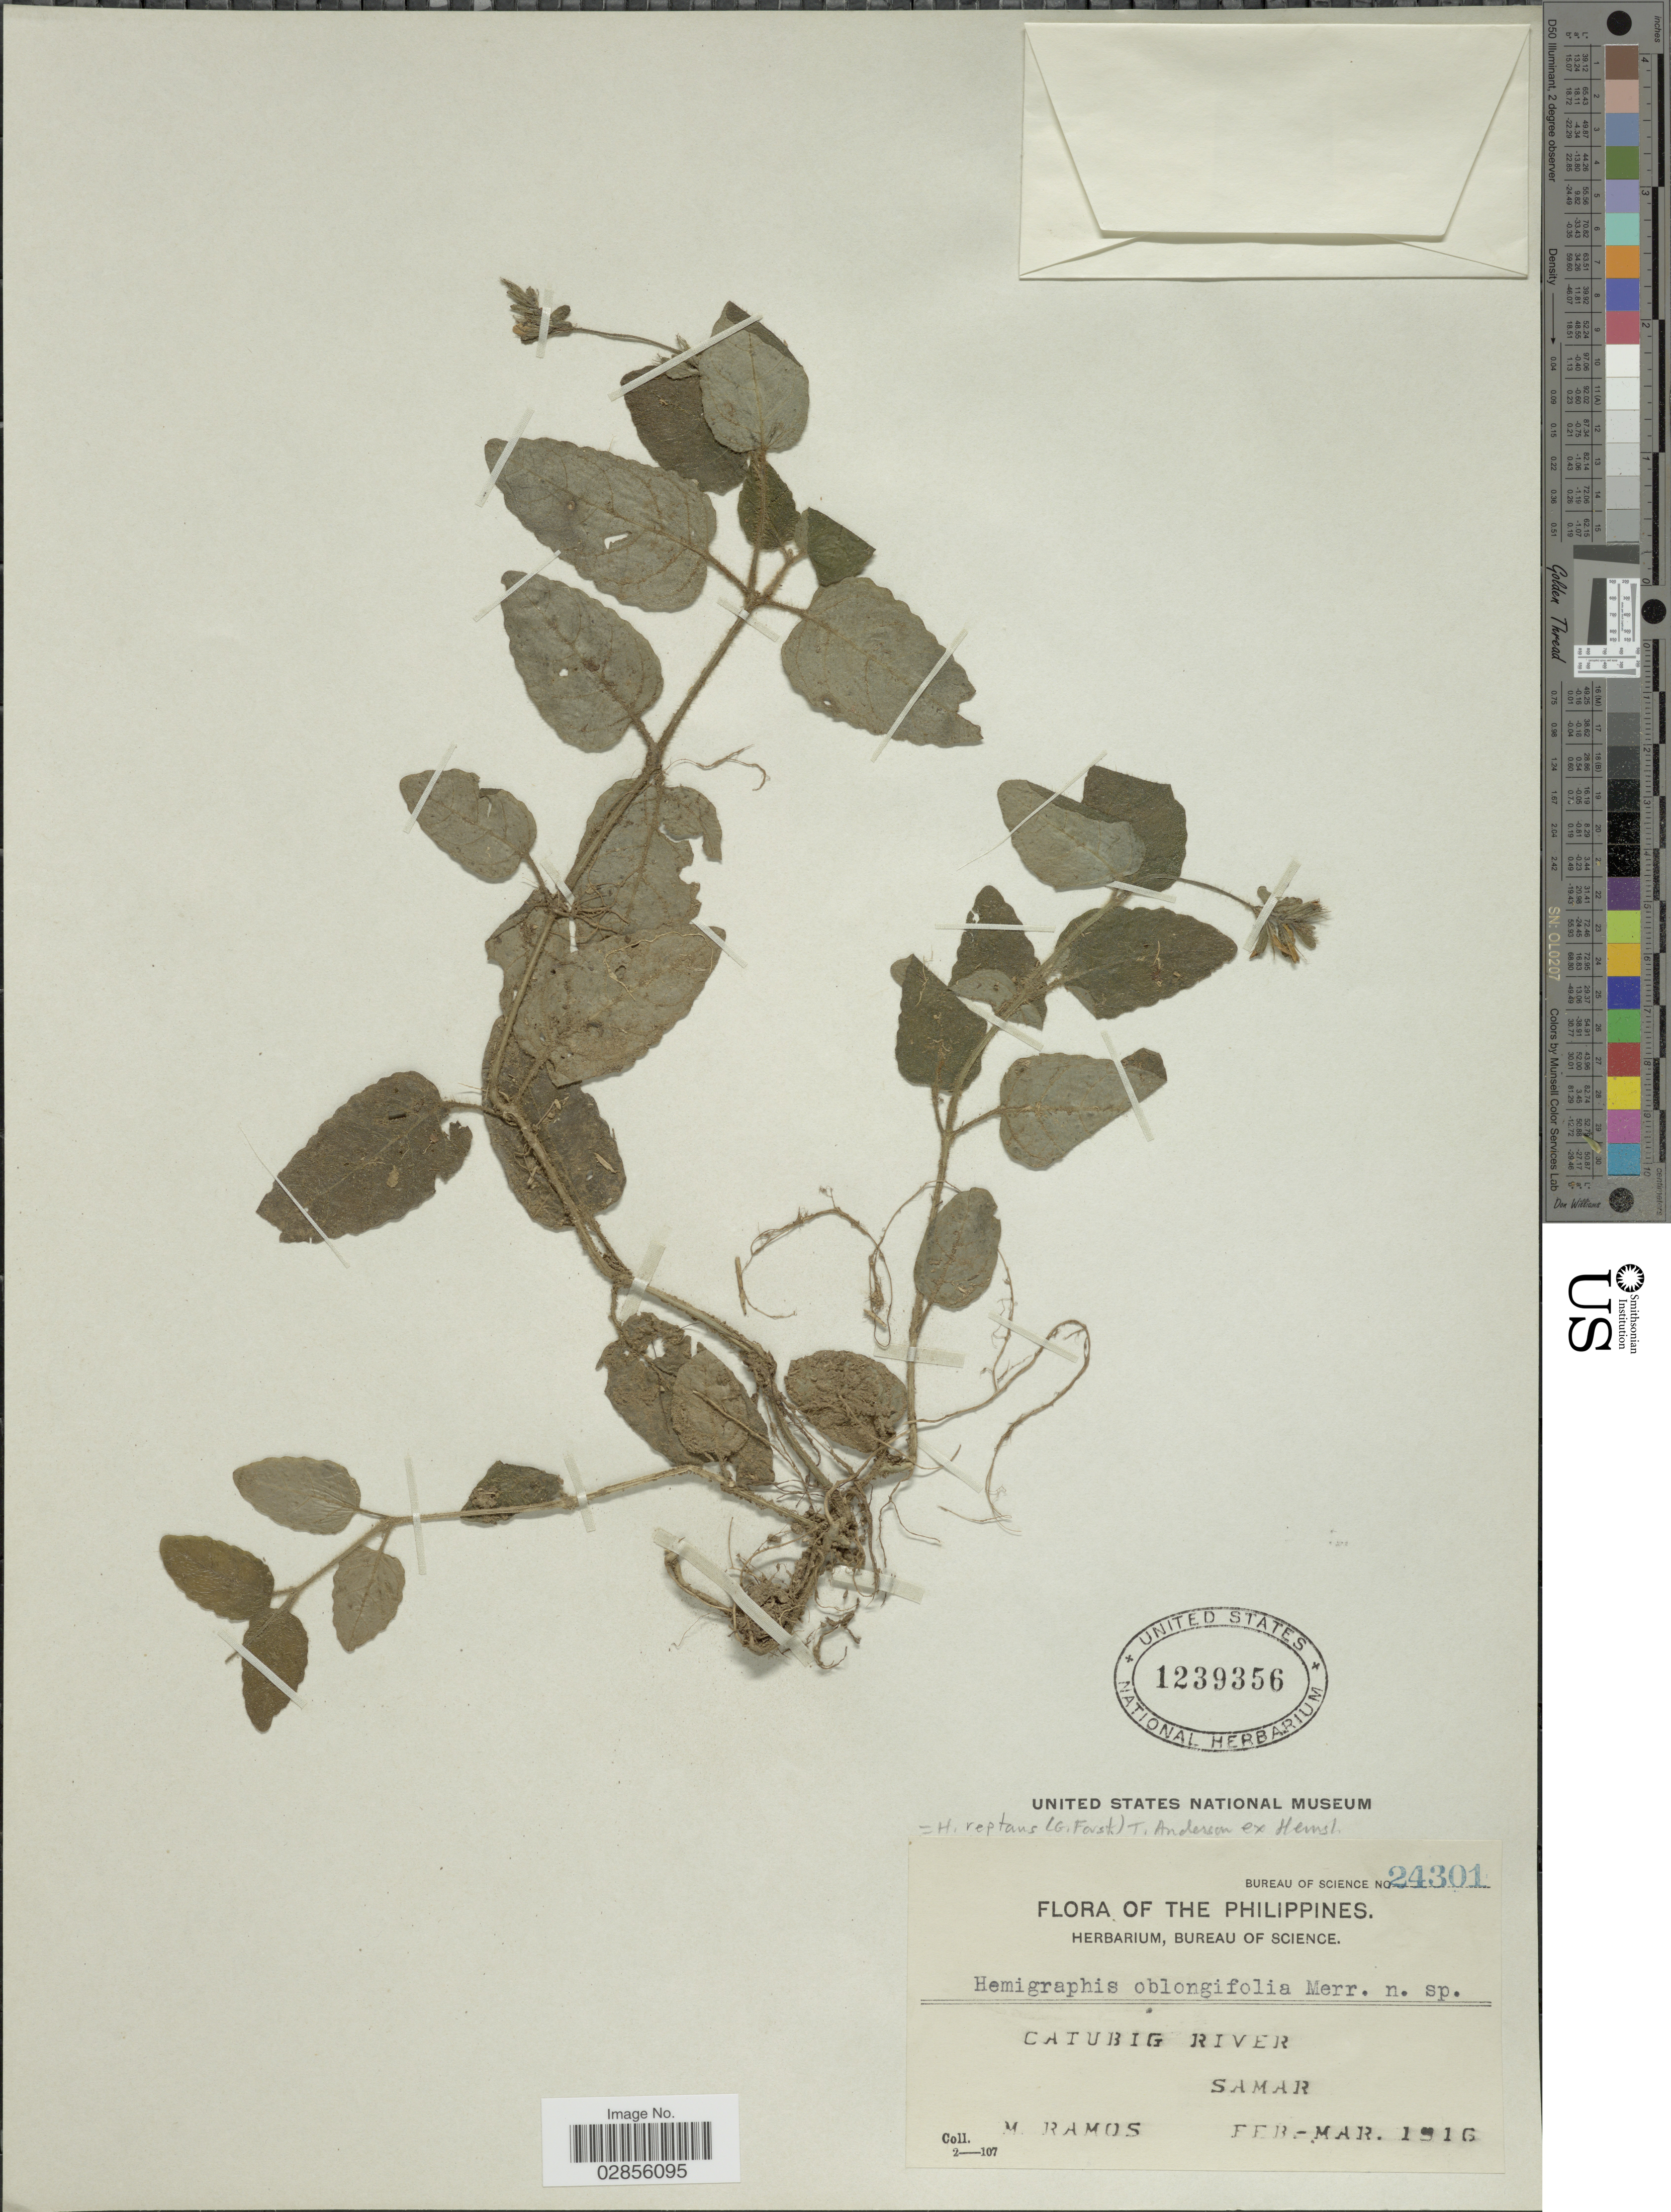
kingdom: Plantae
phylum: Tracheophyta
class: Magnoliopsida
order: Lamiales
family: Acanthaceae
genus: Hemigraphis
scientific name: Hemigraphis reptans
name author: (G. Forst.) T. Anderson ex Hemsl.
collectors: M. Ramos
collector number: Bureau of Science 24301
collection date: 1916-02/1916-03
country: Philippines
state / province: Eastern Visayas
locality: Catubig River, Samar.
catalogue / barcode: US 1239356